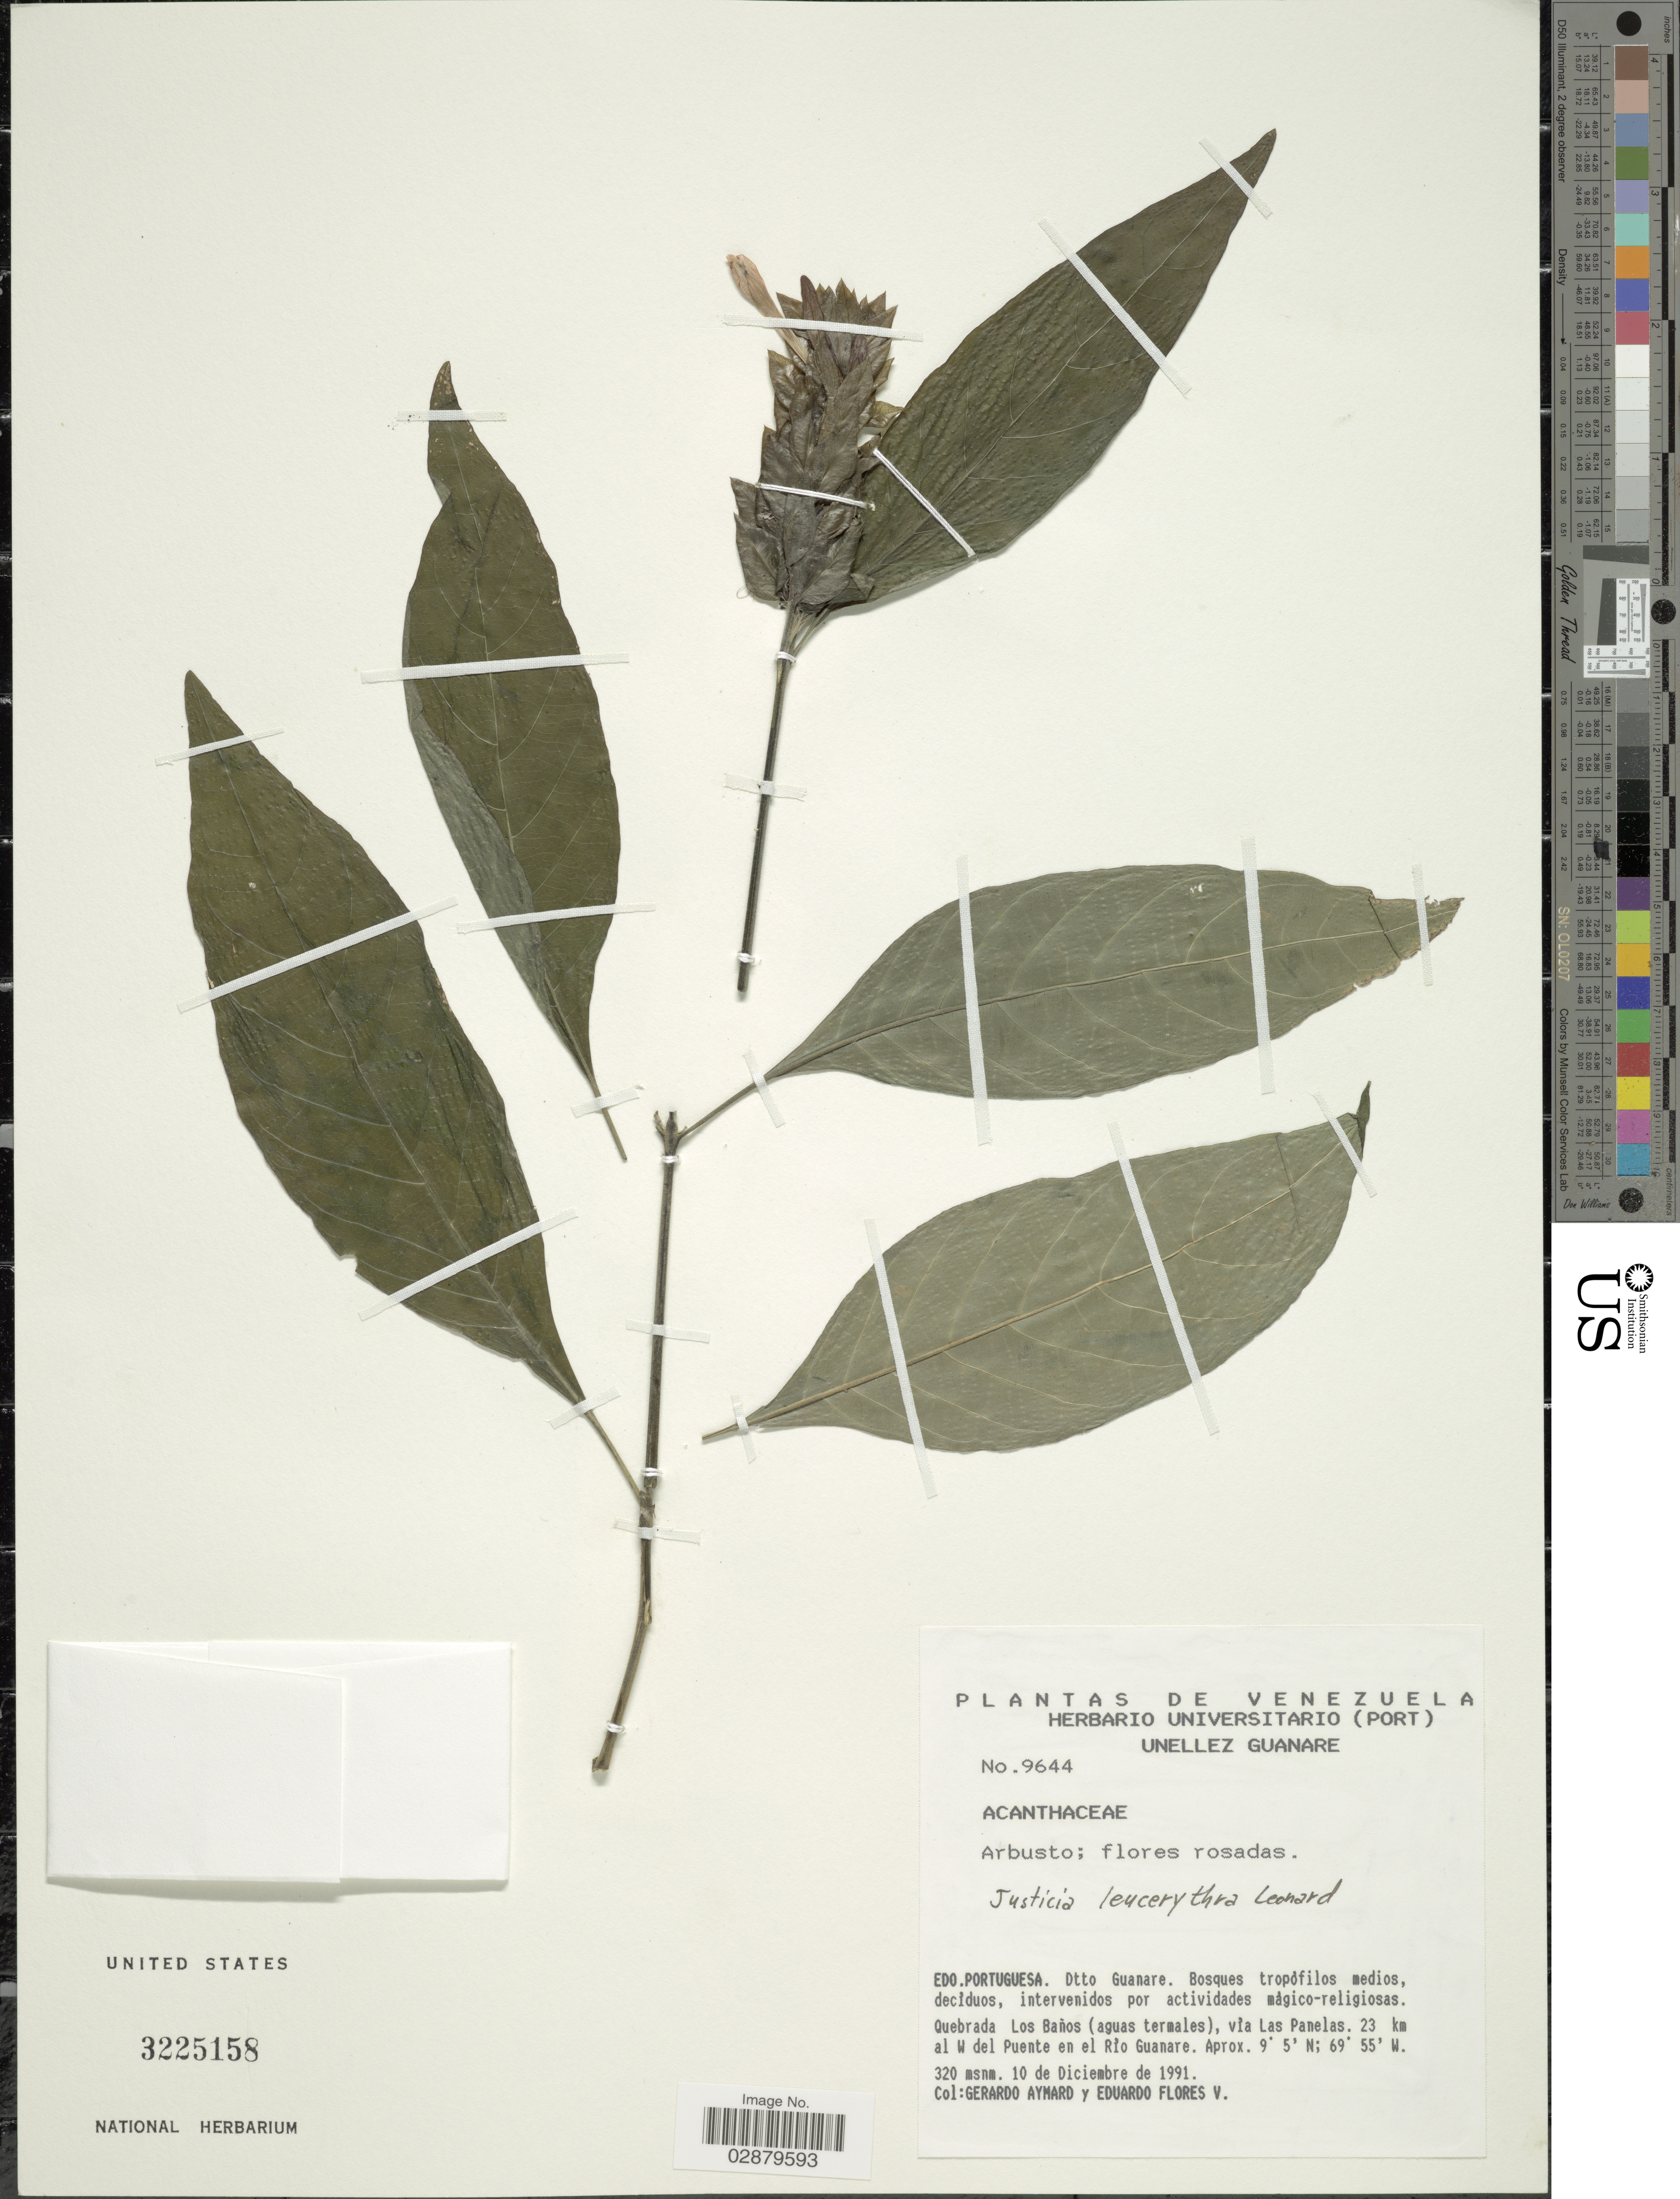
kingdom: Plantae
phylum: Tracheophyta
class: Magnoliopsida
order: Lamiales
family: Acanthaceae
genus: Justicia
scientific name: Justicia leucerythra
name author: Leonard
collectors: G. A. Aymard & E. Flores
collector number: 9644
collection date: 1991-12-10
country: Venezuela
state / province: Portuguesa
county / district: Guanare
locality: Quebrada Los Baños (aguas termales), via Las Panelas, 23 km al W del Puente en el Rio Guanare.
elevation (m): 320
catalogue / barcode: US 3225158